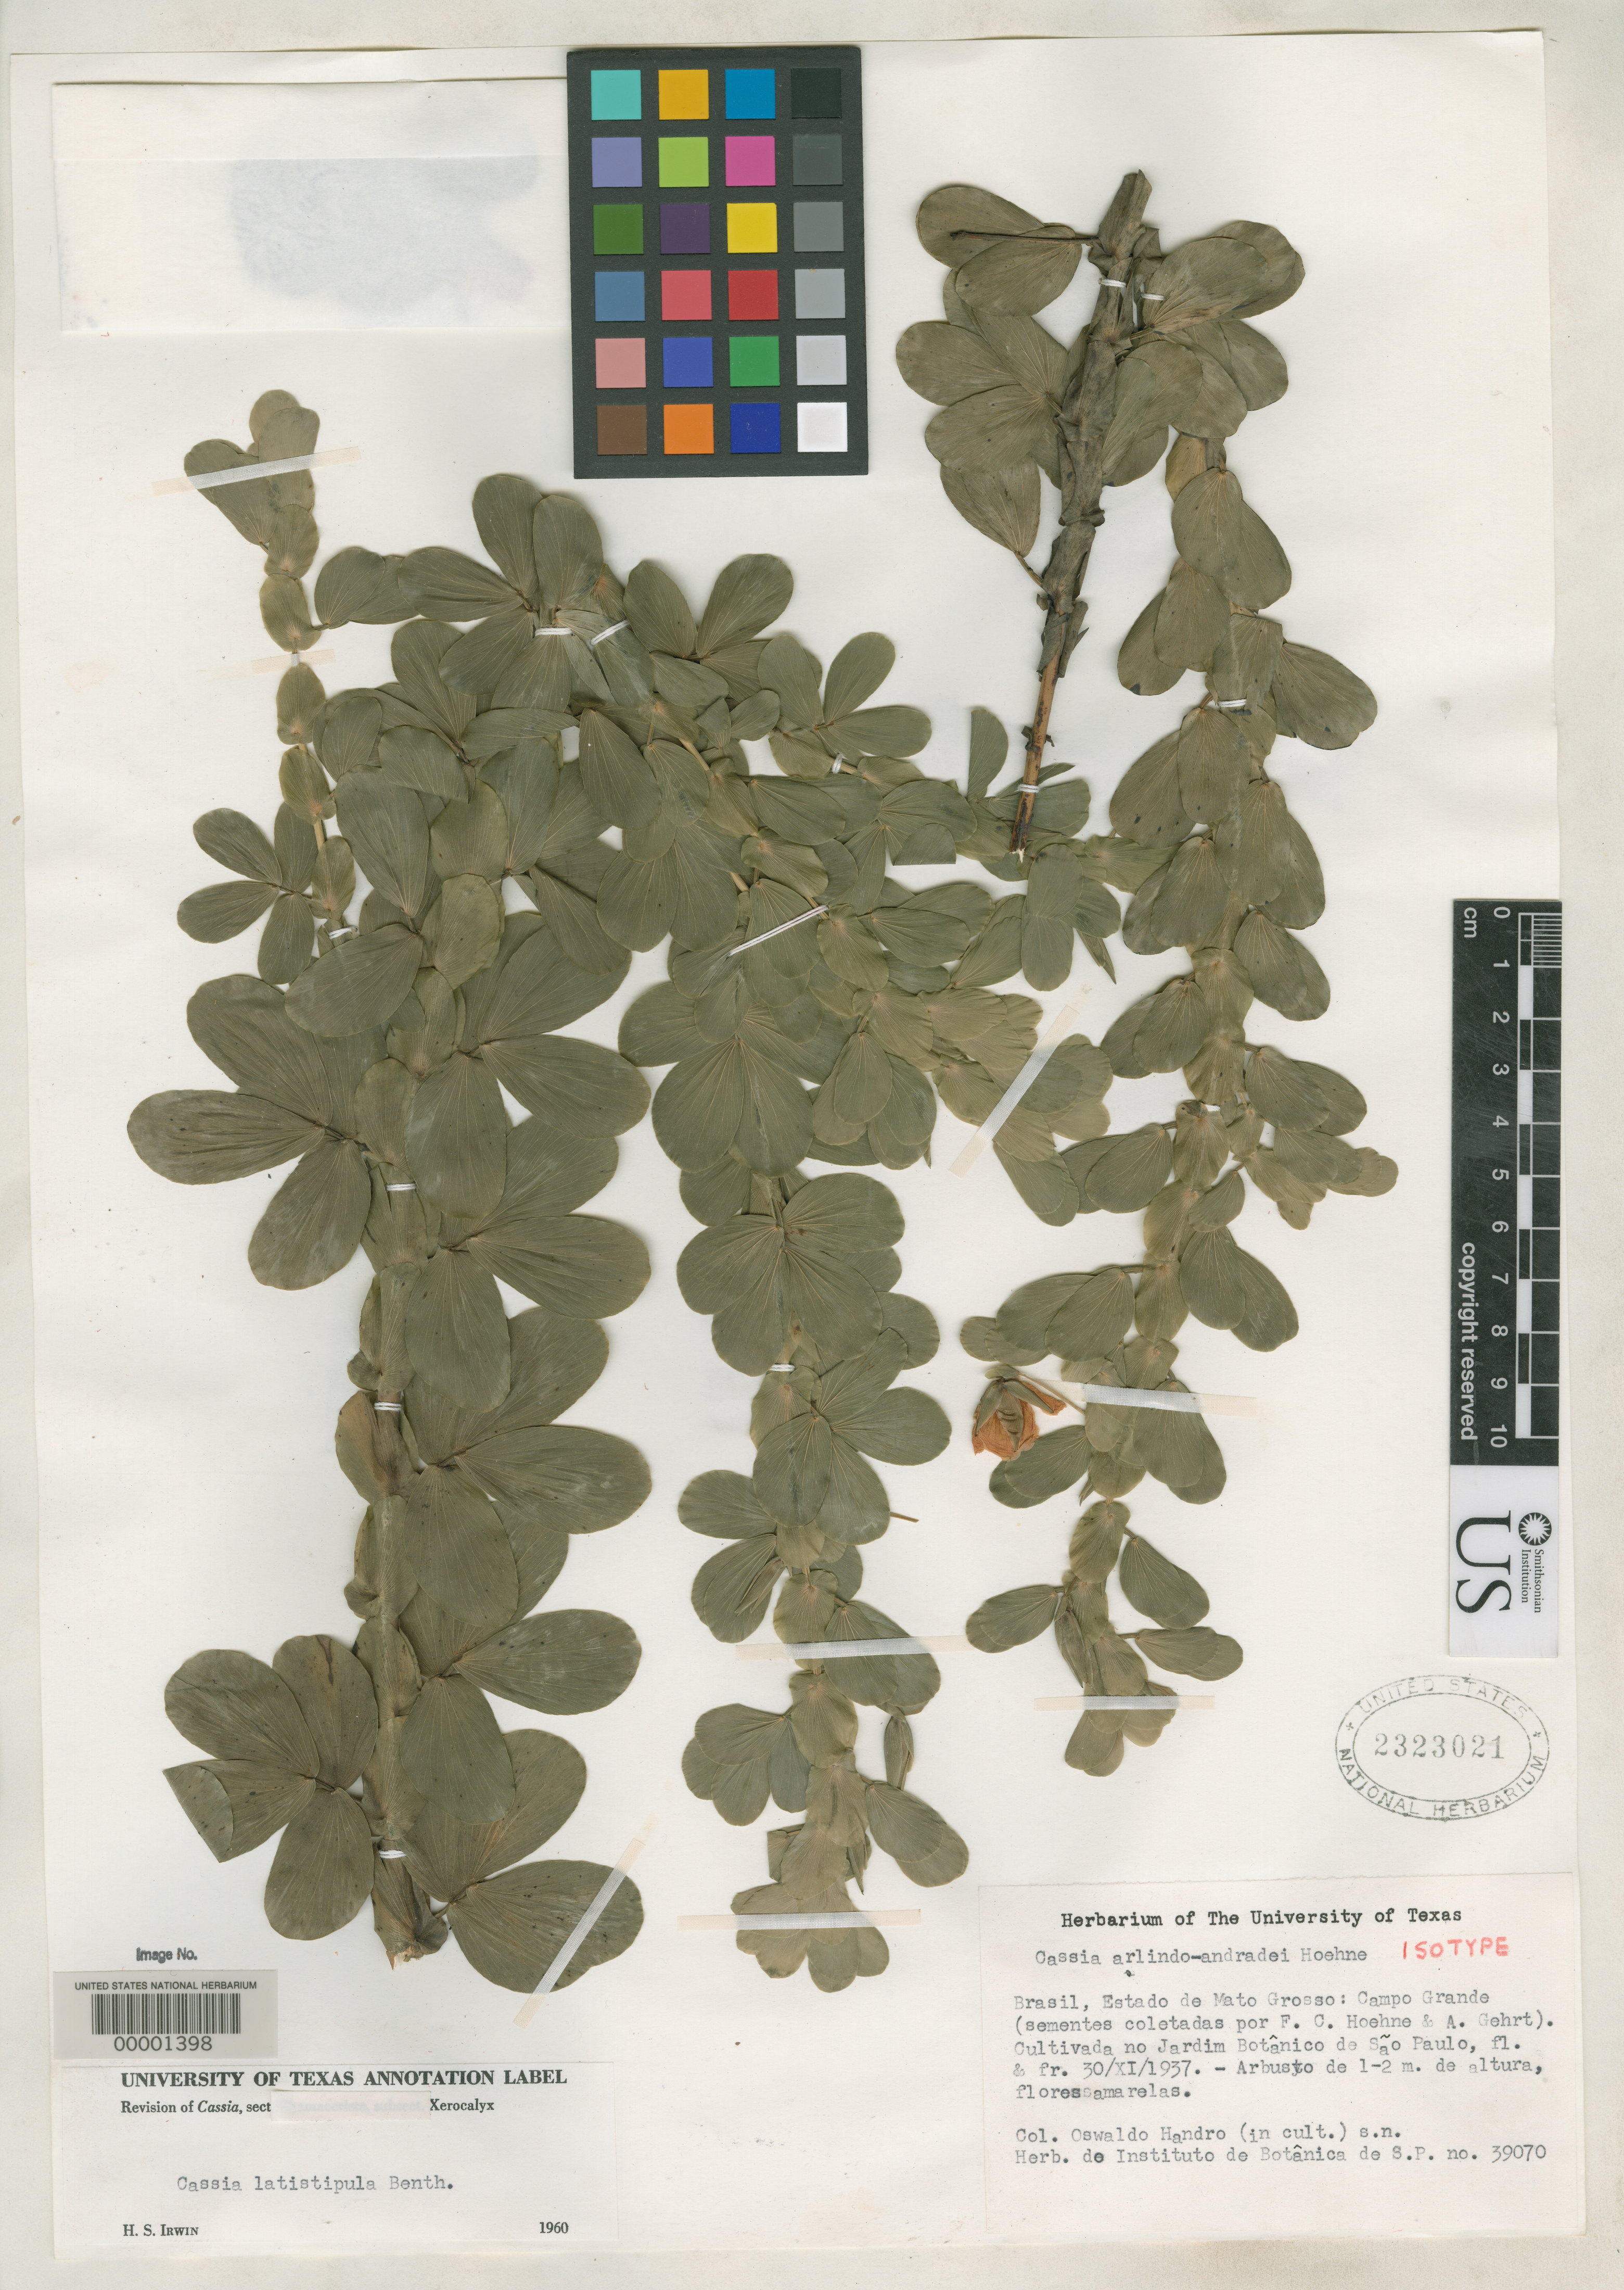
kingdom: Plantae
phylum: Tracheophyta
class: Magnoliopsida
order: Fabales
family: Fabaceae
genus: Cassia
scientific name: Cassia arlindo-andradei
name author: Hoehne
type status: Isotype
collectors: ex herb. Inst. Bot. S. Paulo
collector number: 39070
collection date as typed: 30 Nov 1937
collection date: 1937-11-30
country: Brazil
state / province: Mato Grosso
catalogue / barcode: US 2323021